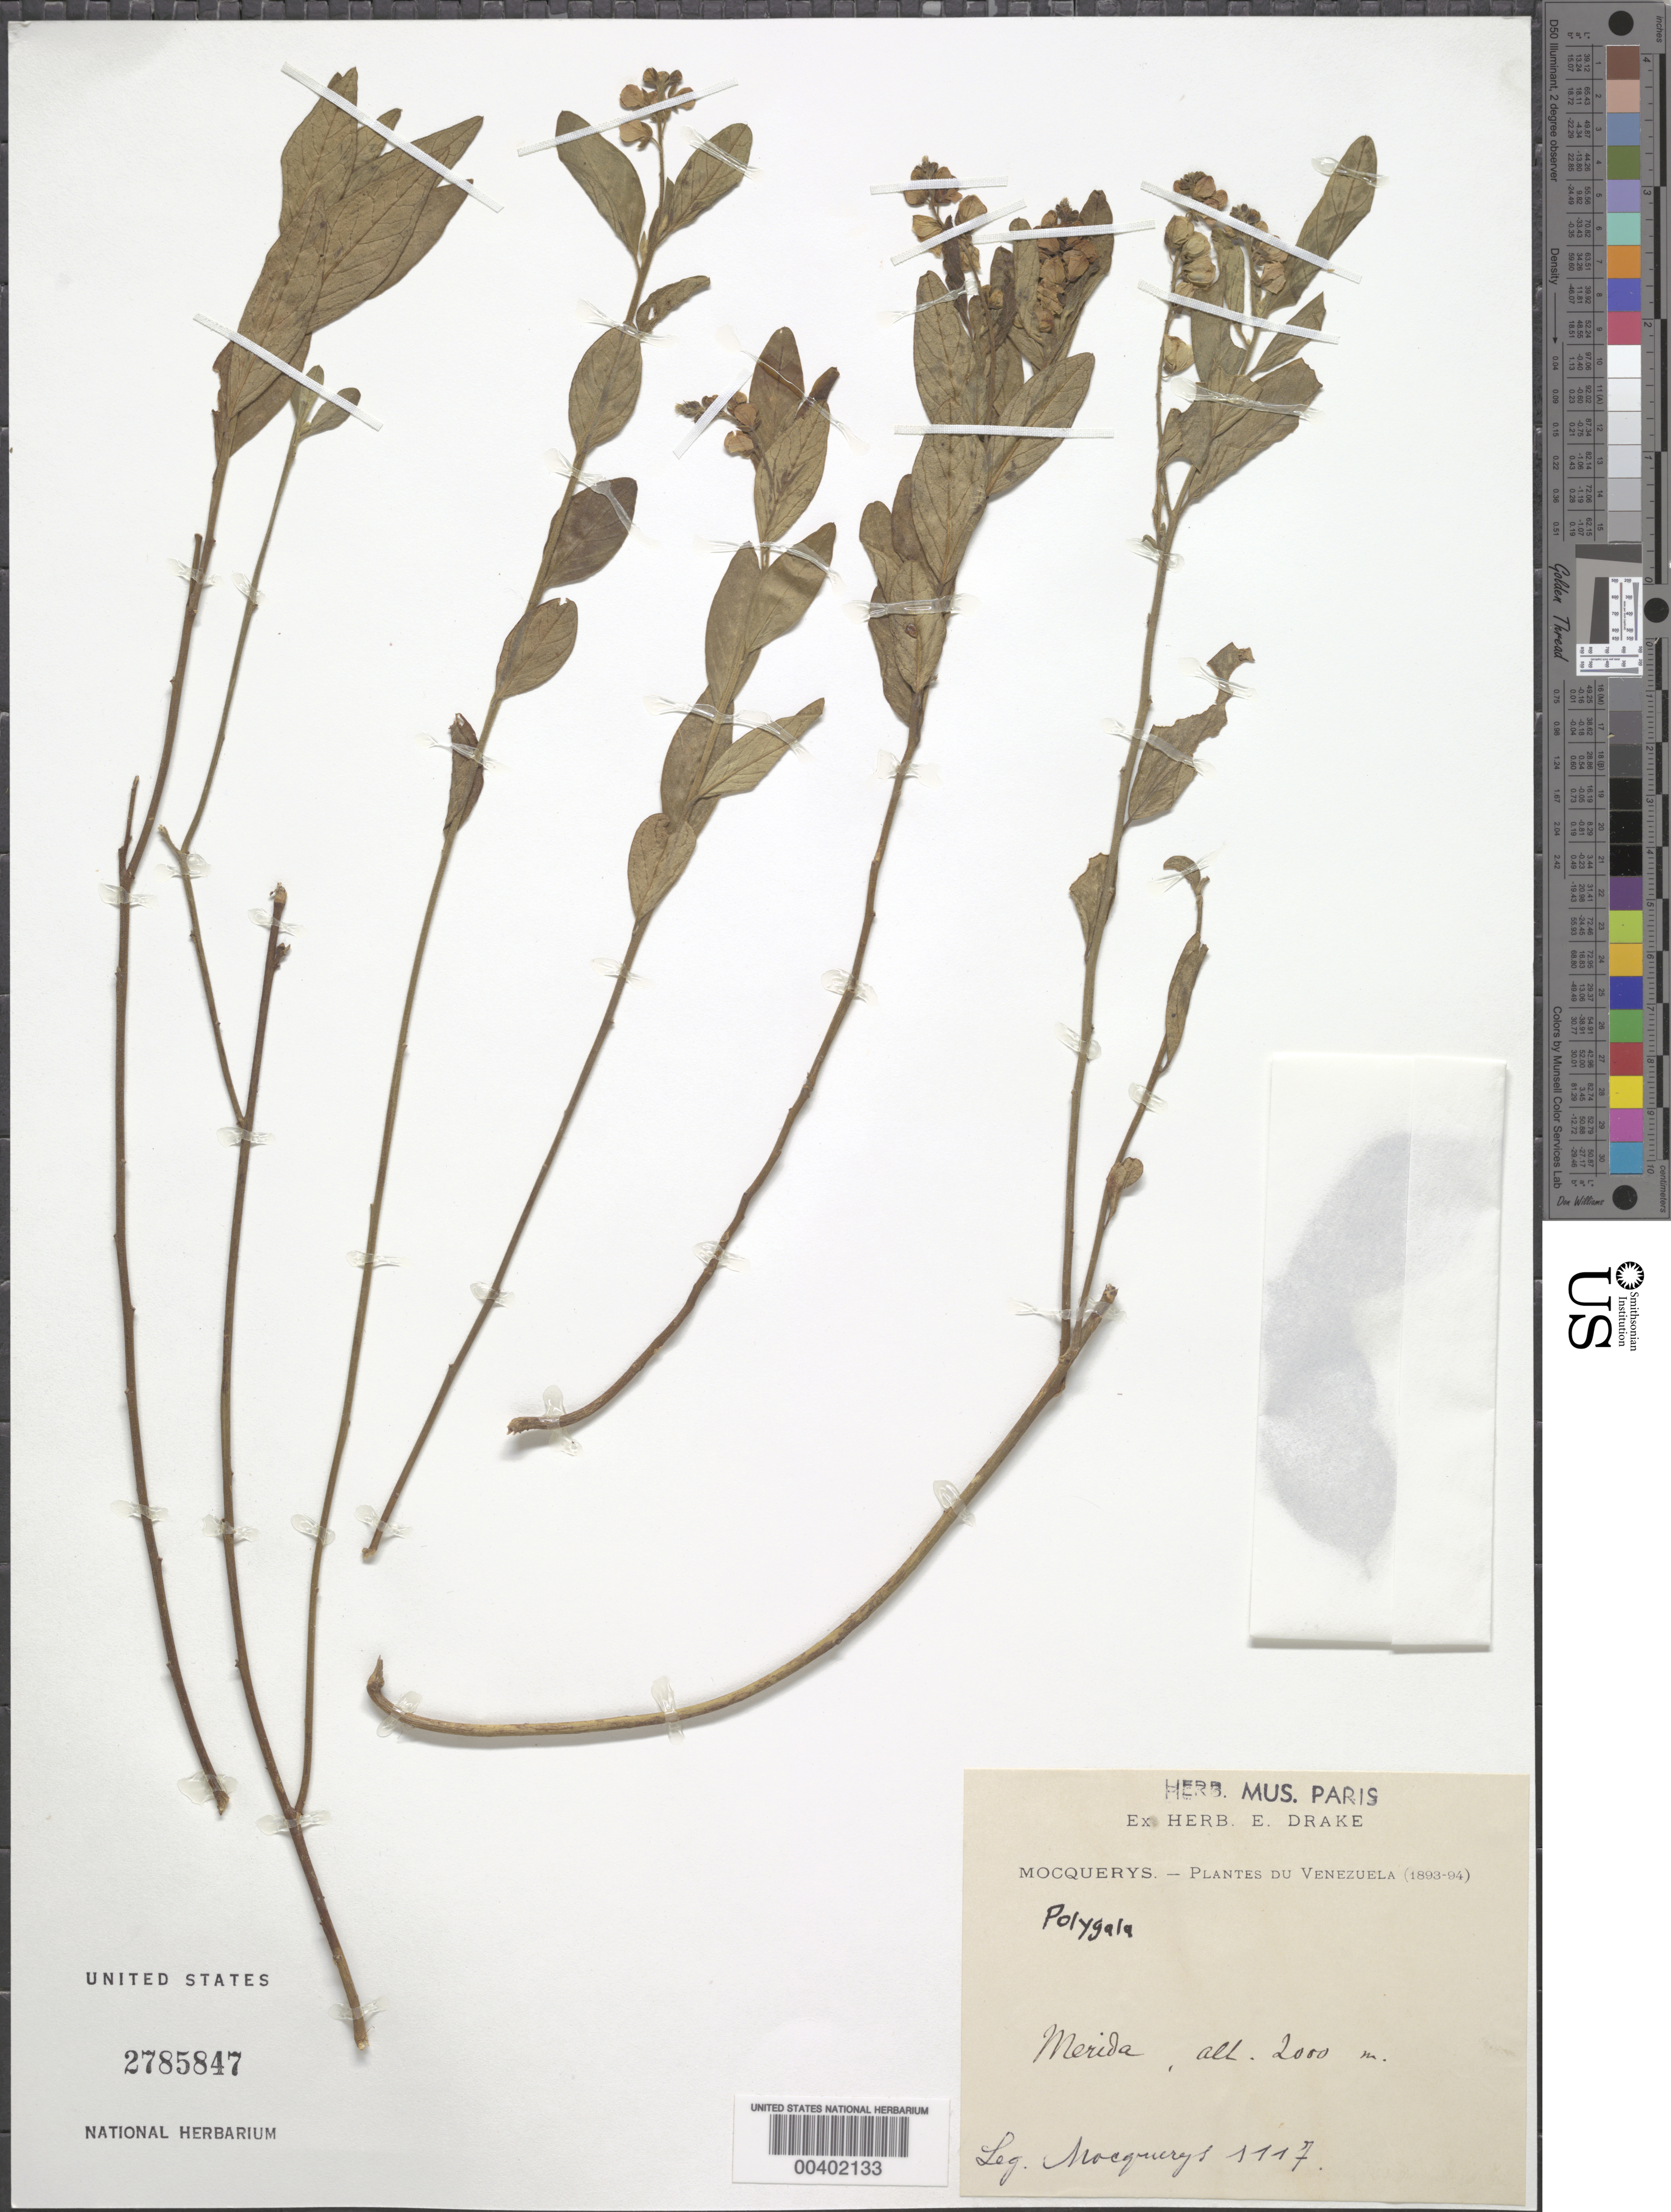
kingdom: Plantae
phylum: Tracheophyta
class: Magnoliopsida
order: Fabales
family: Polygalaceae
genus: Polygala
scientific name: Polygala longicaulis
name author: Kunth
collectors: A. Mocquerys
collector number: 1117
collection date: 1893/1894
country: Venezuela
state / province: Mérida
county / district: Libertador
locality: Mérida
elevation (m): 2000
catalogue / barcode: US 2785847